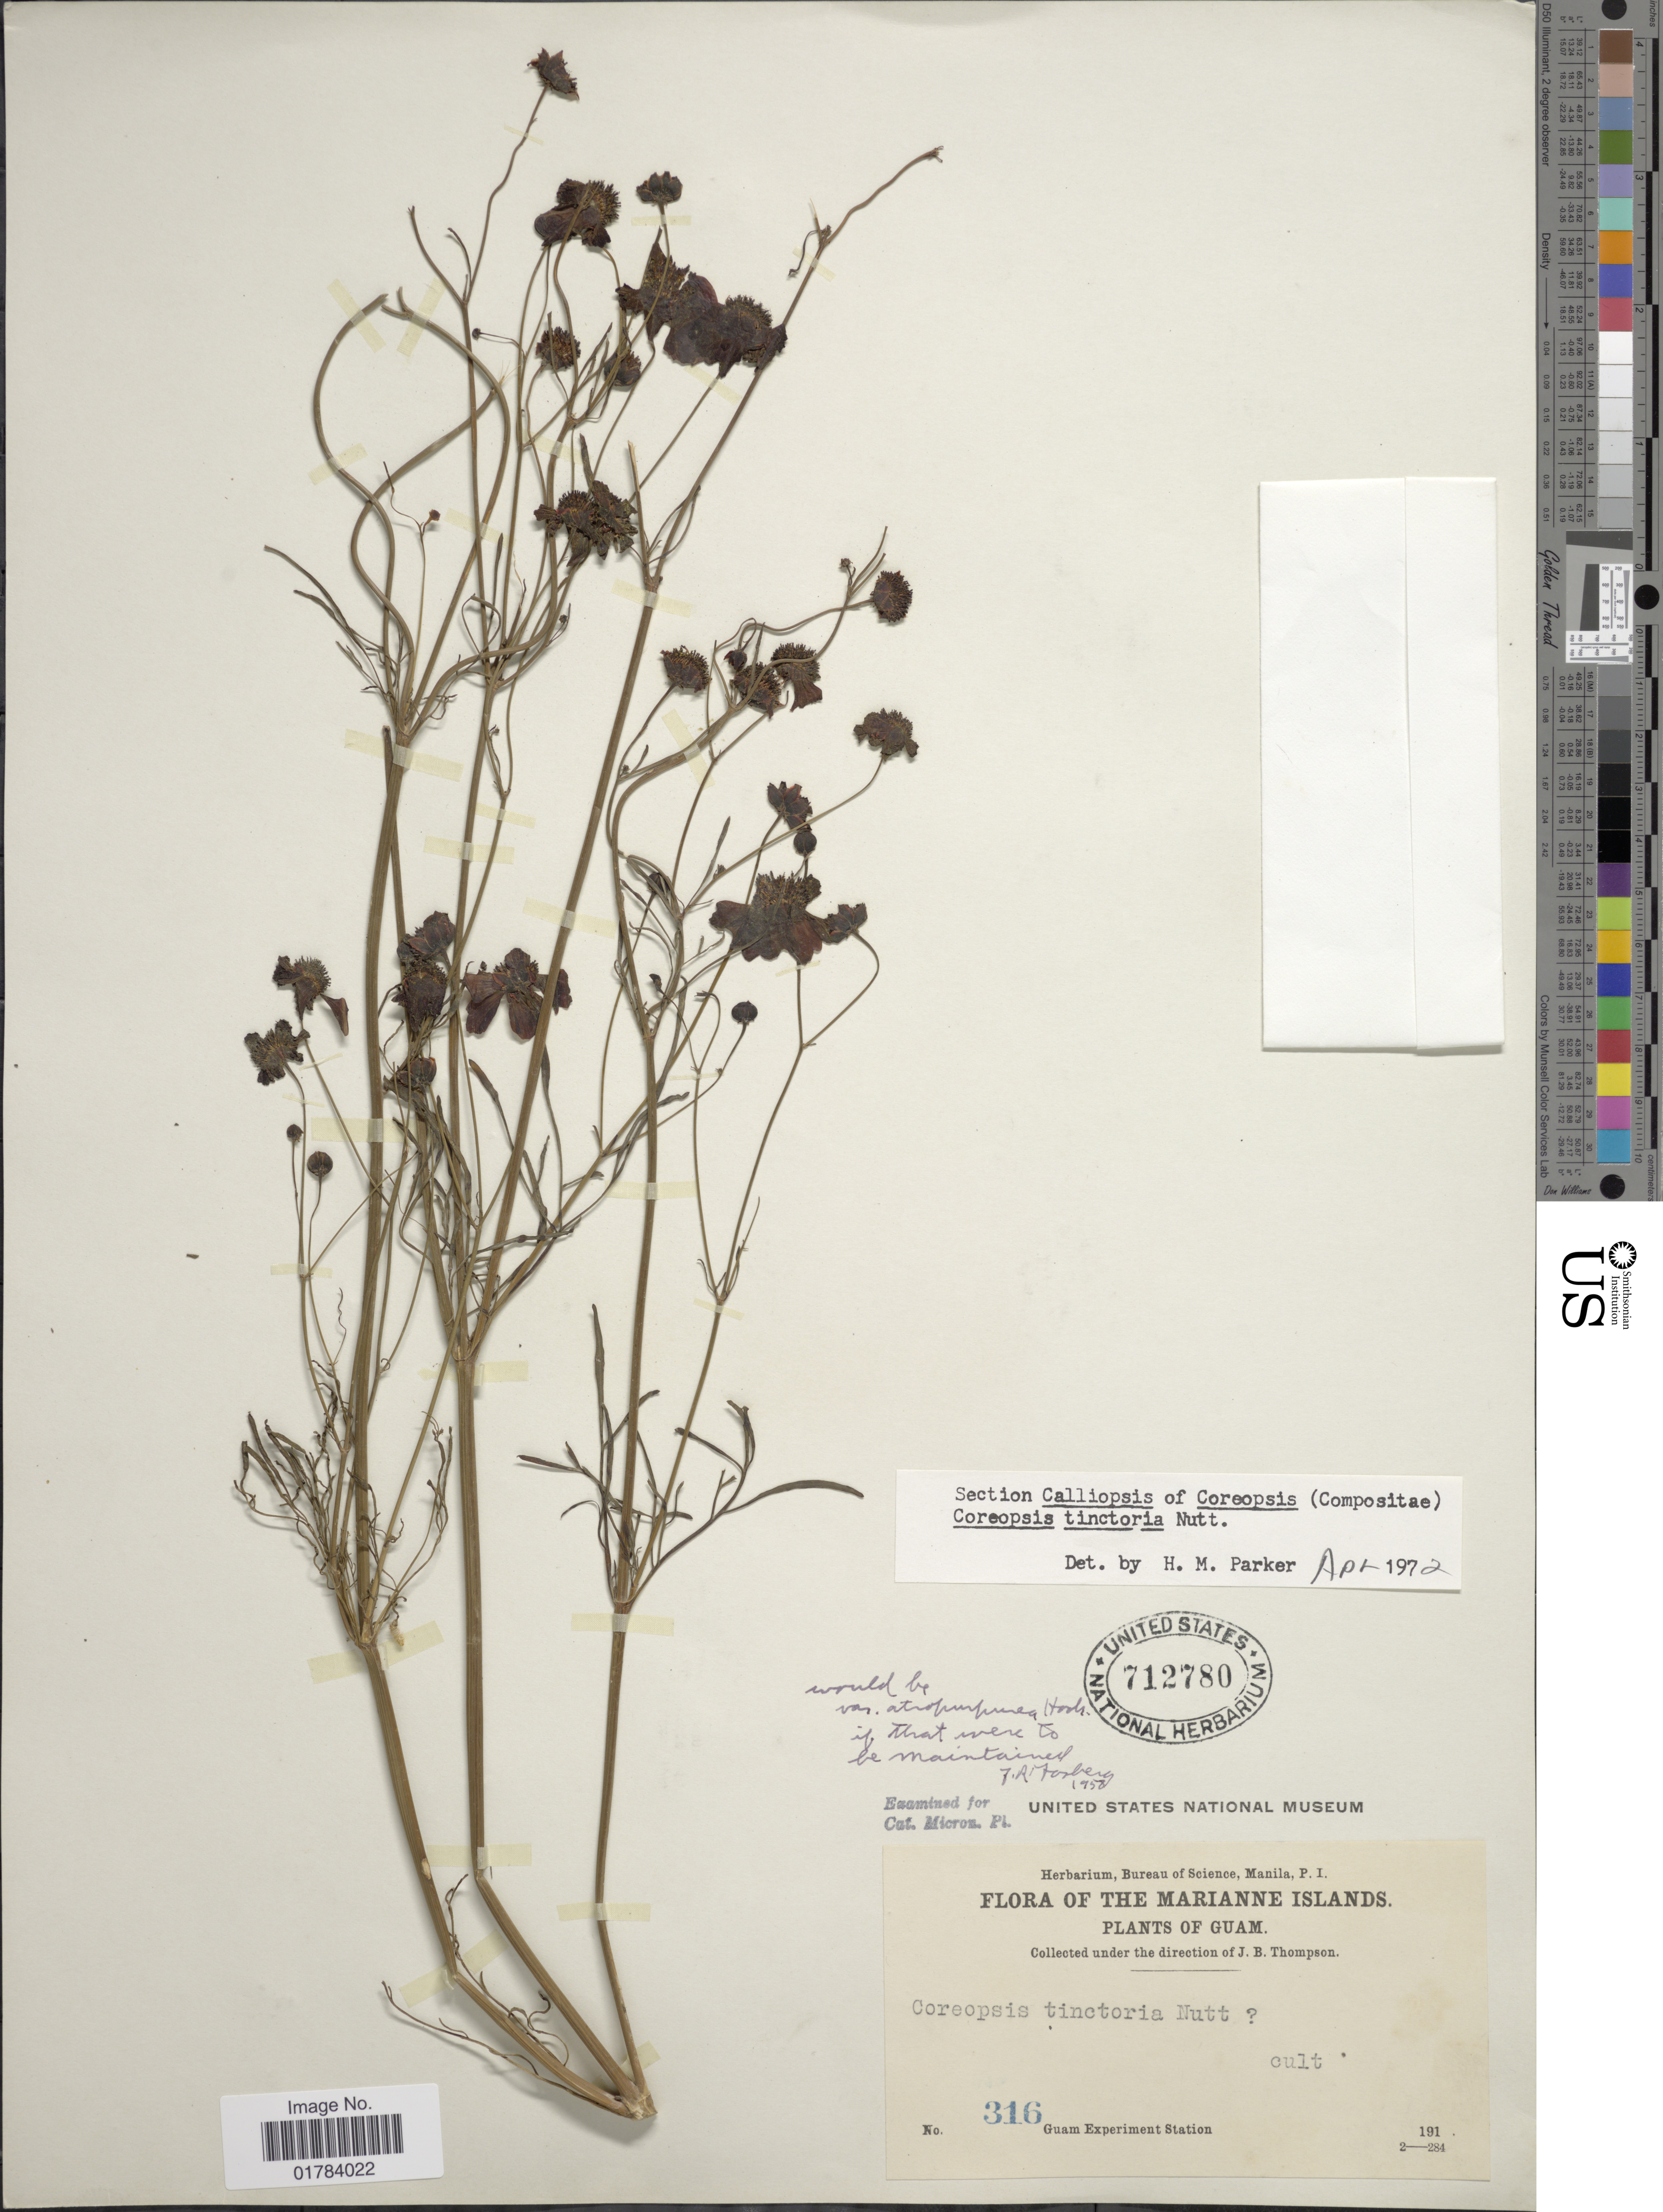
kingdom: Plantae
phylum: Tracheophyta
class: Magnoliopsida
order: Asterales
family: Asteraceae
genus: Coreopsis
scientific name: Coreopsis tinctoria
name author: Nutt.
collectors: J. B. Thompson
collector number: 316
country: Guam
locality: Marianne Islands, Guam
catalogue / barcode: US 712780